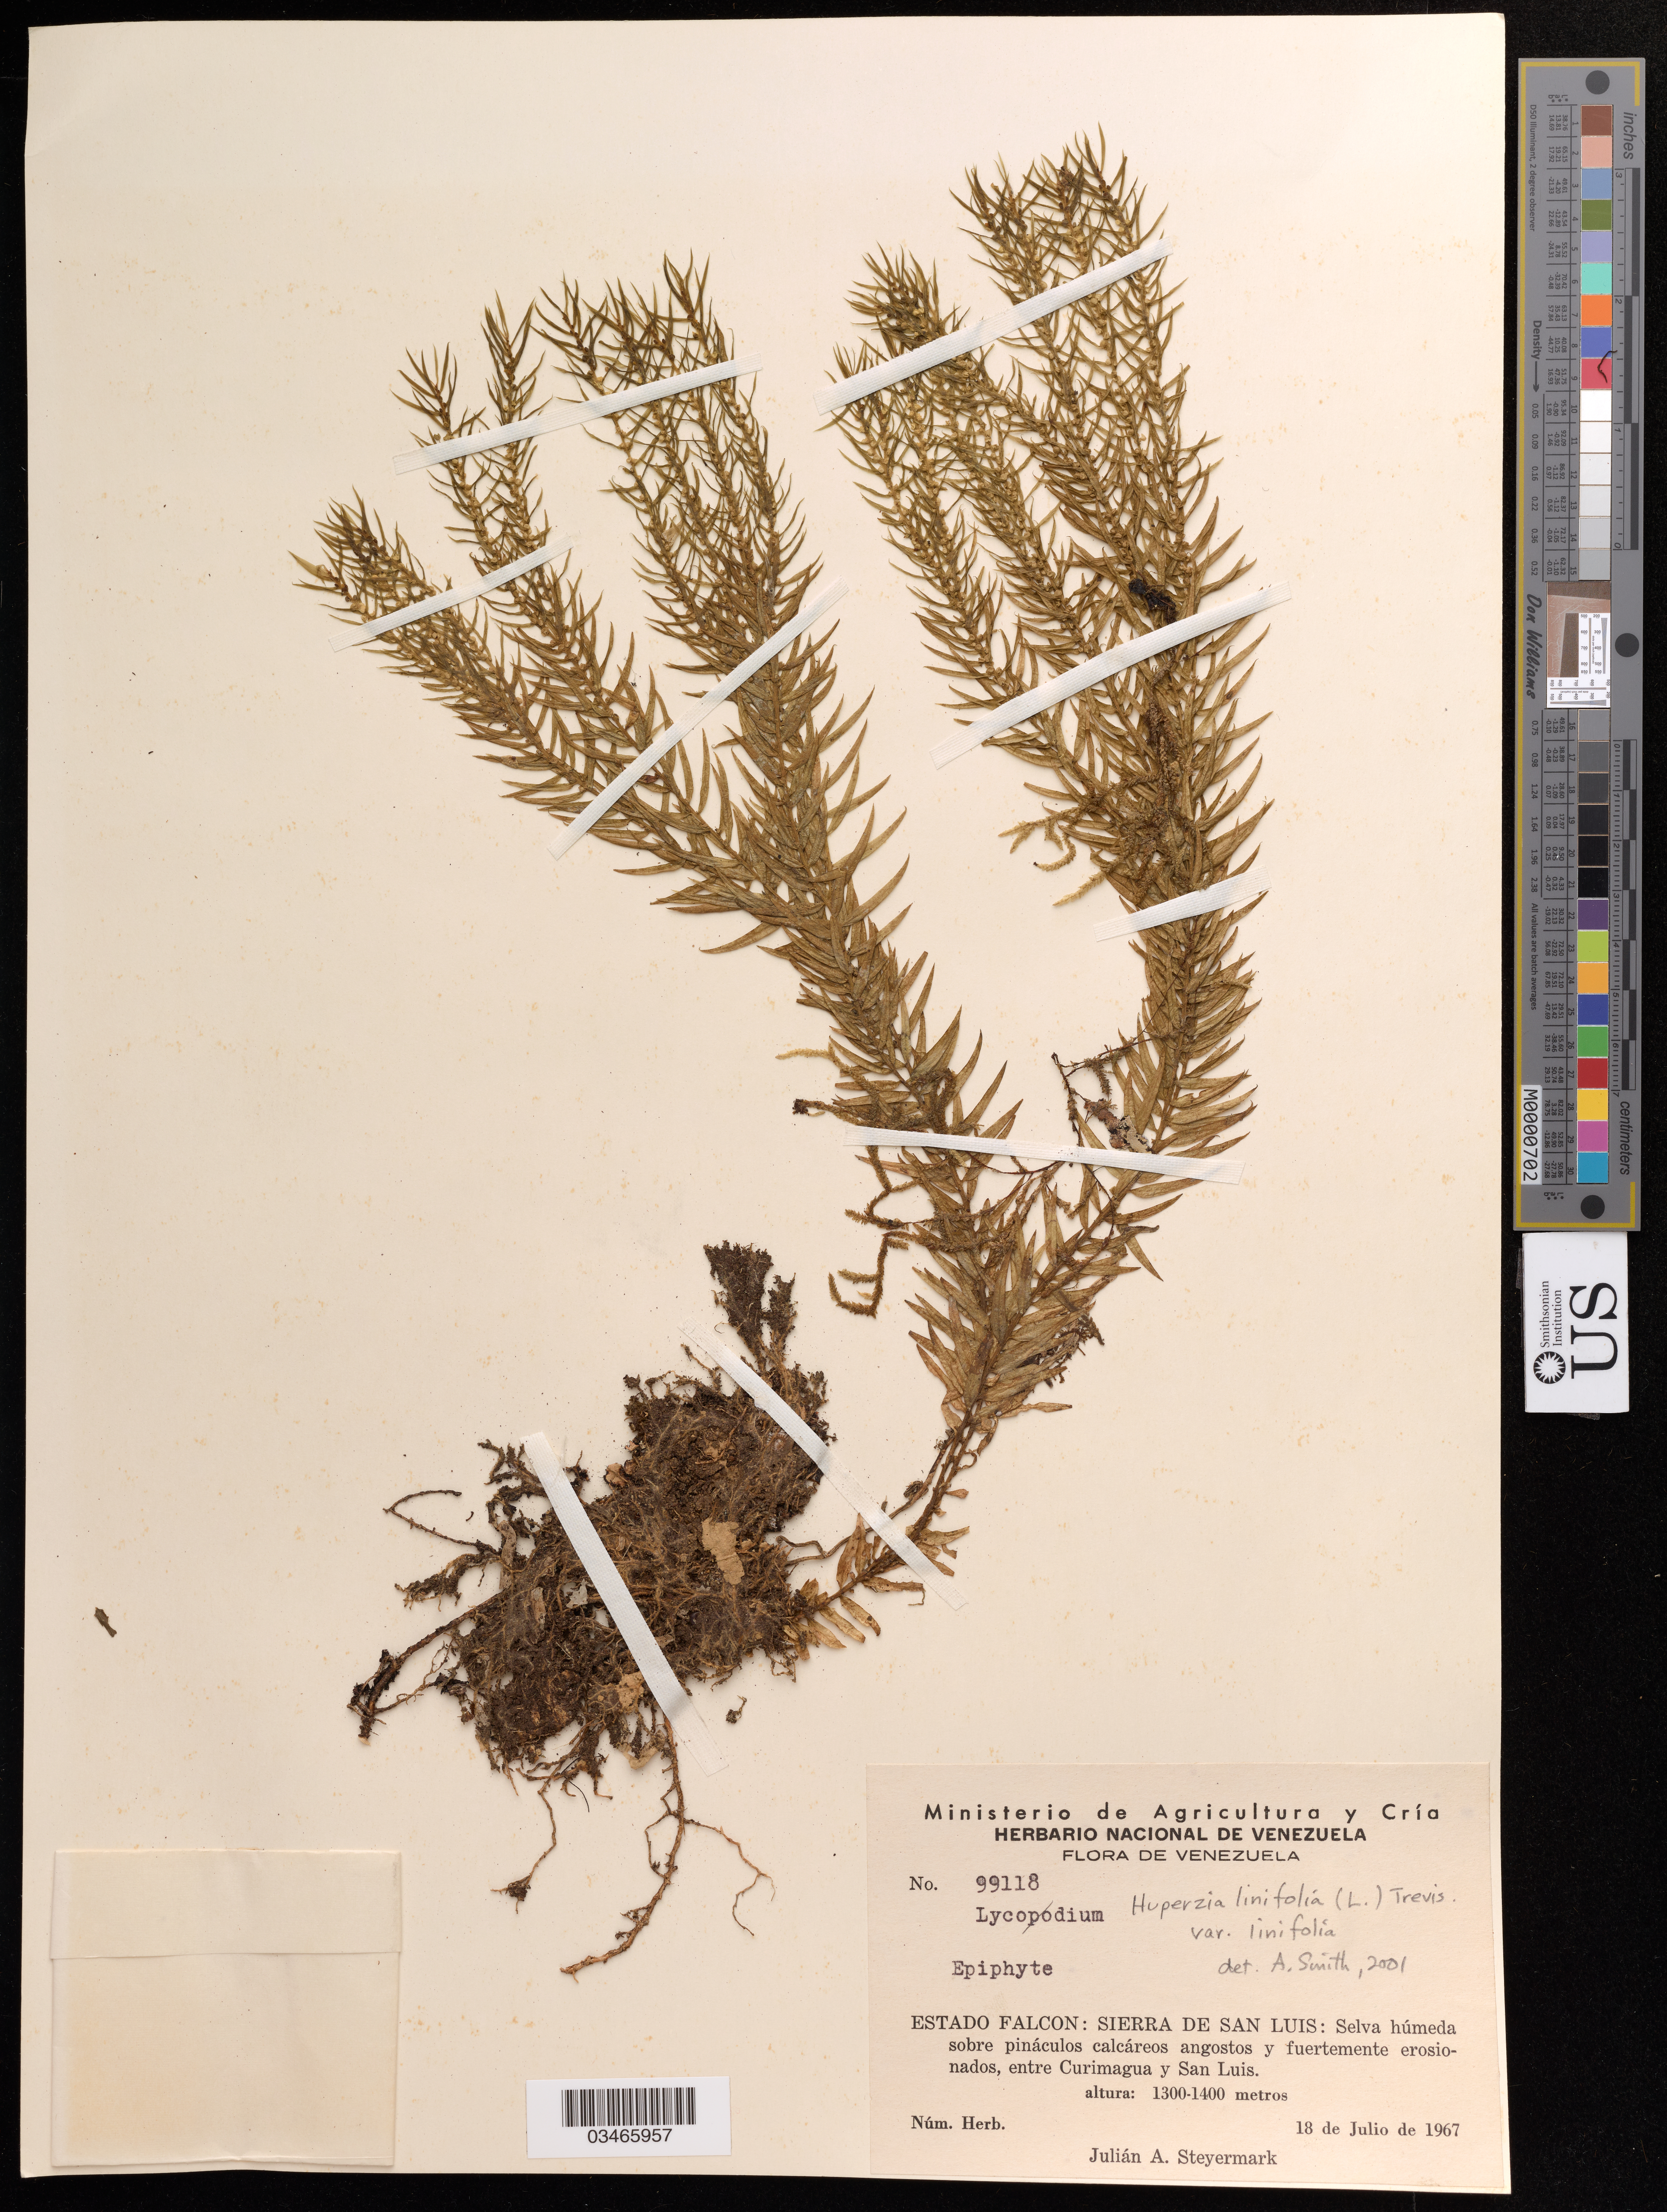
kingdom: Plantae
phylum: Tracheophyta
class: Lycopodiopsida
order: Lycopodiales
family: Lycopodiaceae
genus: Huperzia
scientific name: Huperzia linifolia var. linifolia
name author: (L.) Trevis.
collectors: J. Steyermark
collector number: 99118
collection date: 1967-07-18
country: Venezuela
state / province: Falcon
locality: Sierra de San Luis. Entre Curimagua y San Luis.